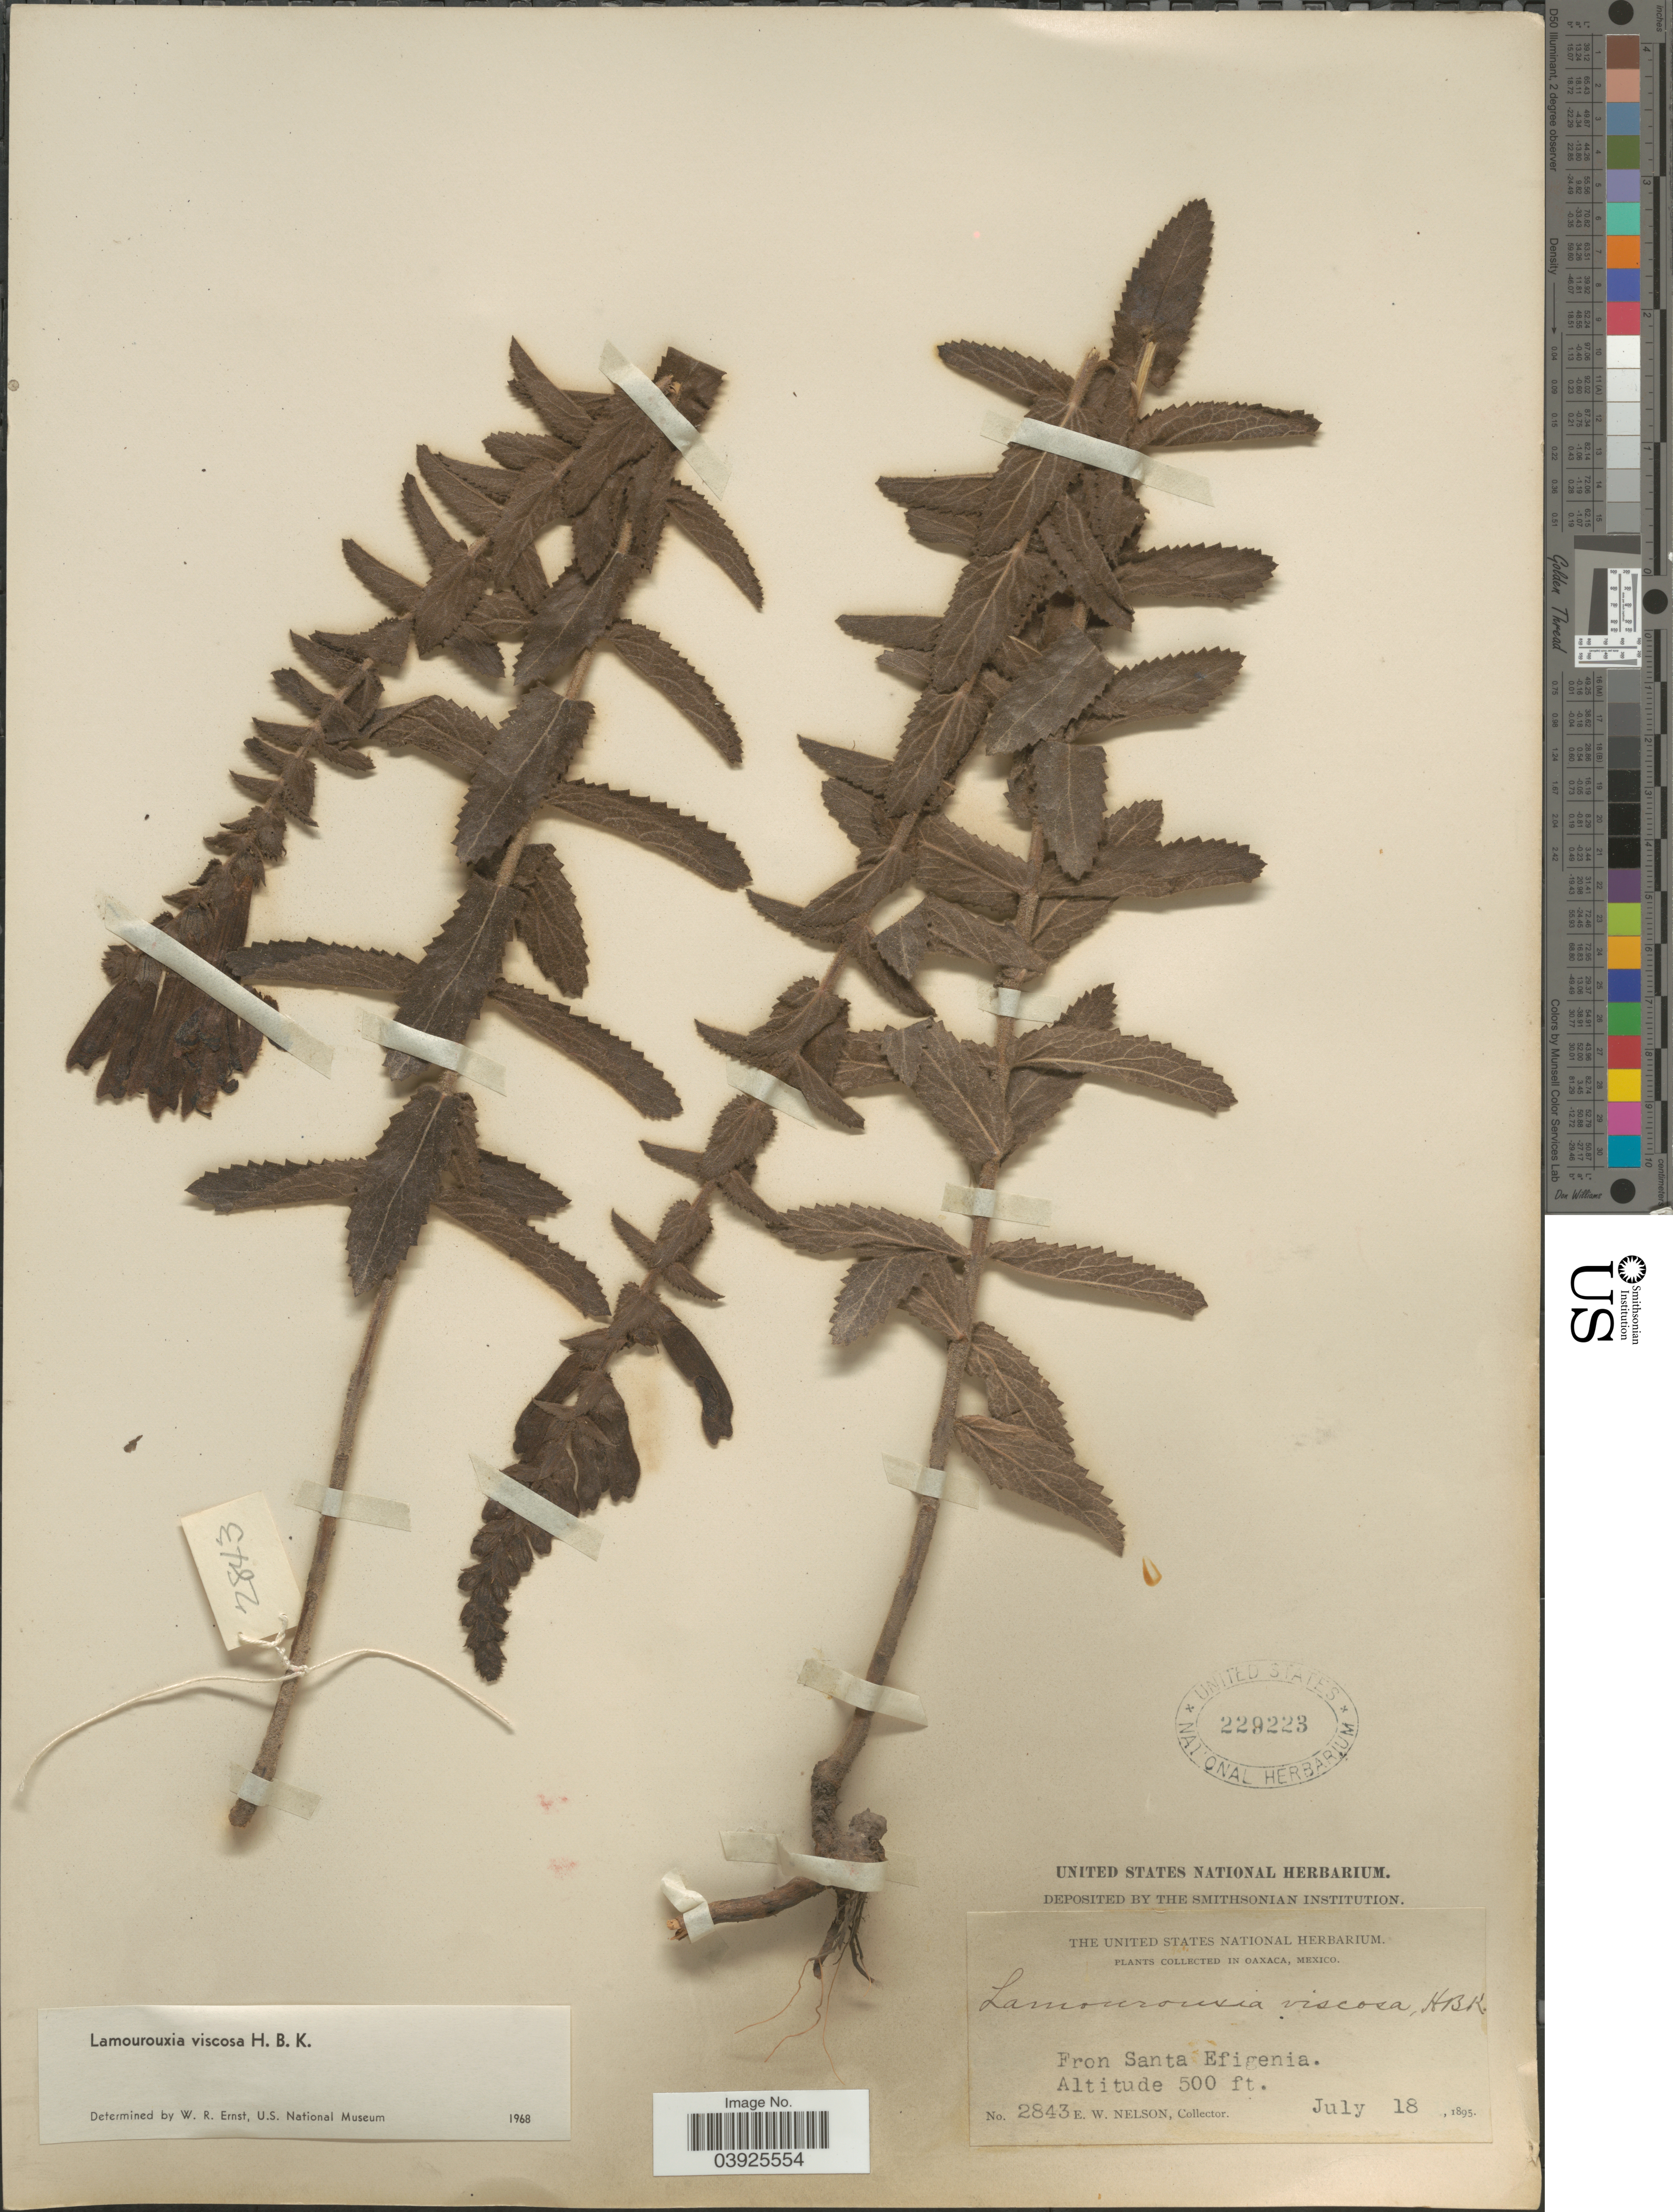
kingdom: Plantae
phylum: Tracheophyta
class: Magnoliopsida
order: Lamiales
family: Orobanchaceae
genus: Lamourouxia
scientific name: Lamourouxia viscosa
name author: Kunth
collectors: E. W. Nelson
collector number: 2843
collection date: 1895-07-18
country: Mexico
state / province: Oaxaca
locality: Santa Efigenia.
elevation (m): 152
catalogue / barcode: US 229223